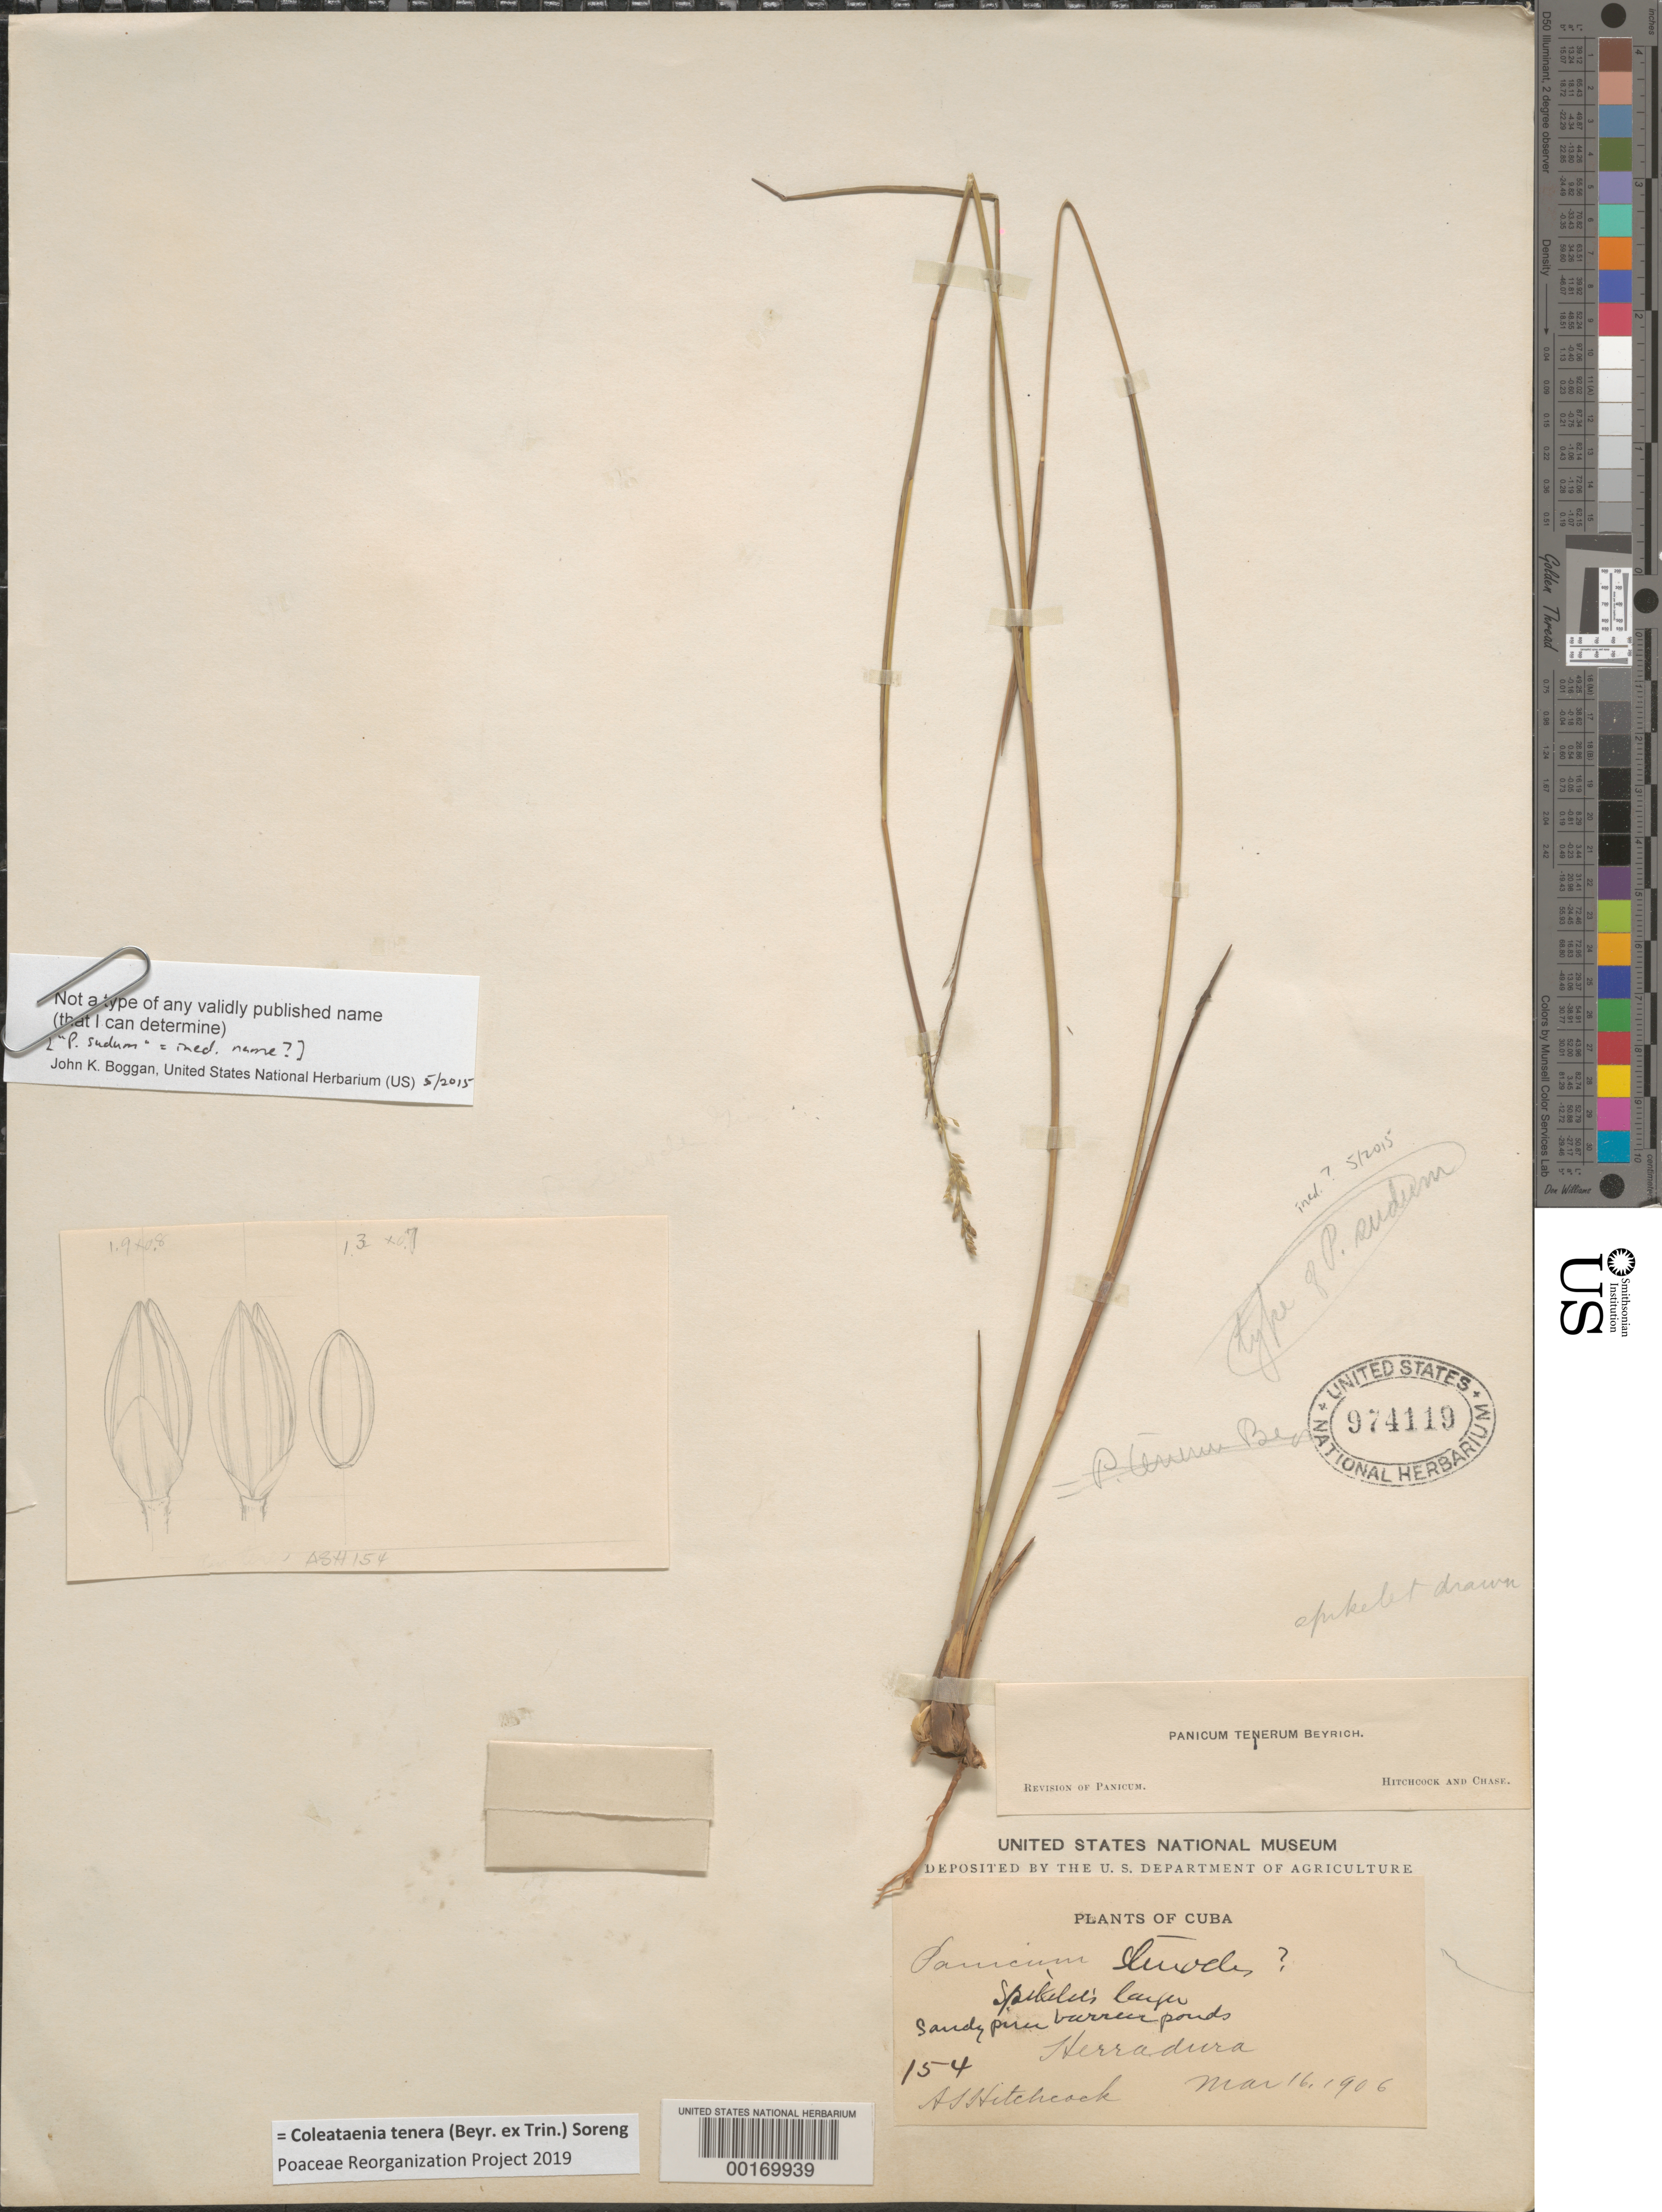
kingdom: Plantae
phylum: Tracheophyta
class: Liliopsida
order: Poales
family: Poaceae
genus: Panicum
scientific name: Panicum tenerum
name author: Beyrich ex Trin.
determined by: Hitchcock, A. S.; Chase, [M.] A.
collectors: A. S. Hitchcock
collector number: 154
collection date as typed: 16 Mar 1906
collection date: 1906-03-16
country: Cuba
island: Cuba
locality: Herradura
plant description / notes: Annotated (unsigned, undated) "type of P. sudum", name apparently never published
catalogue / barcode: US 974119